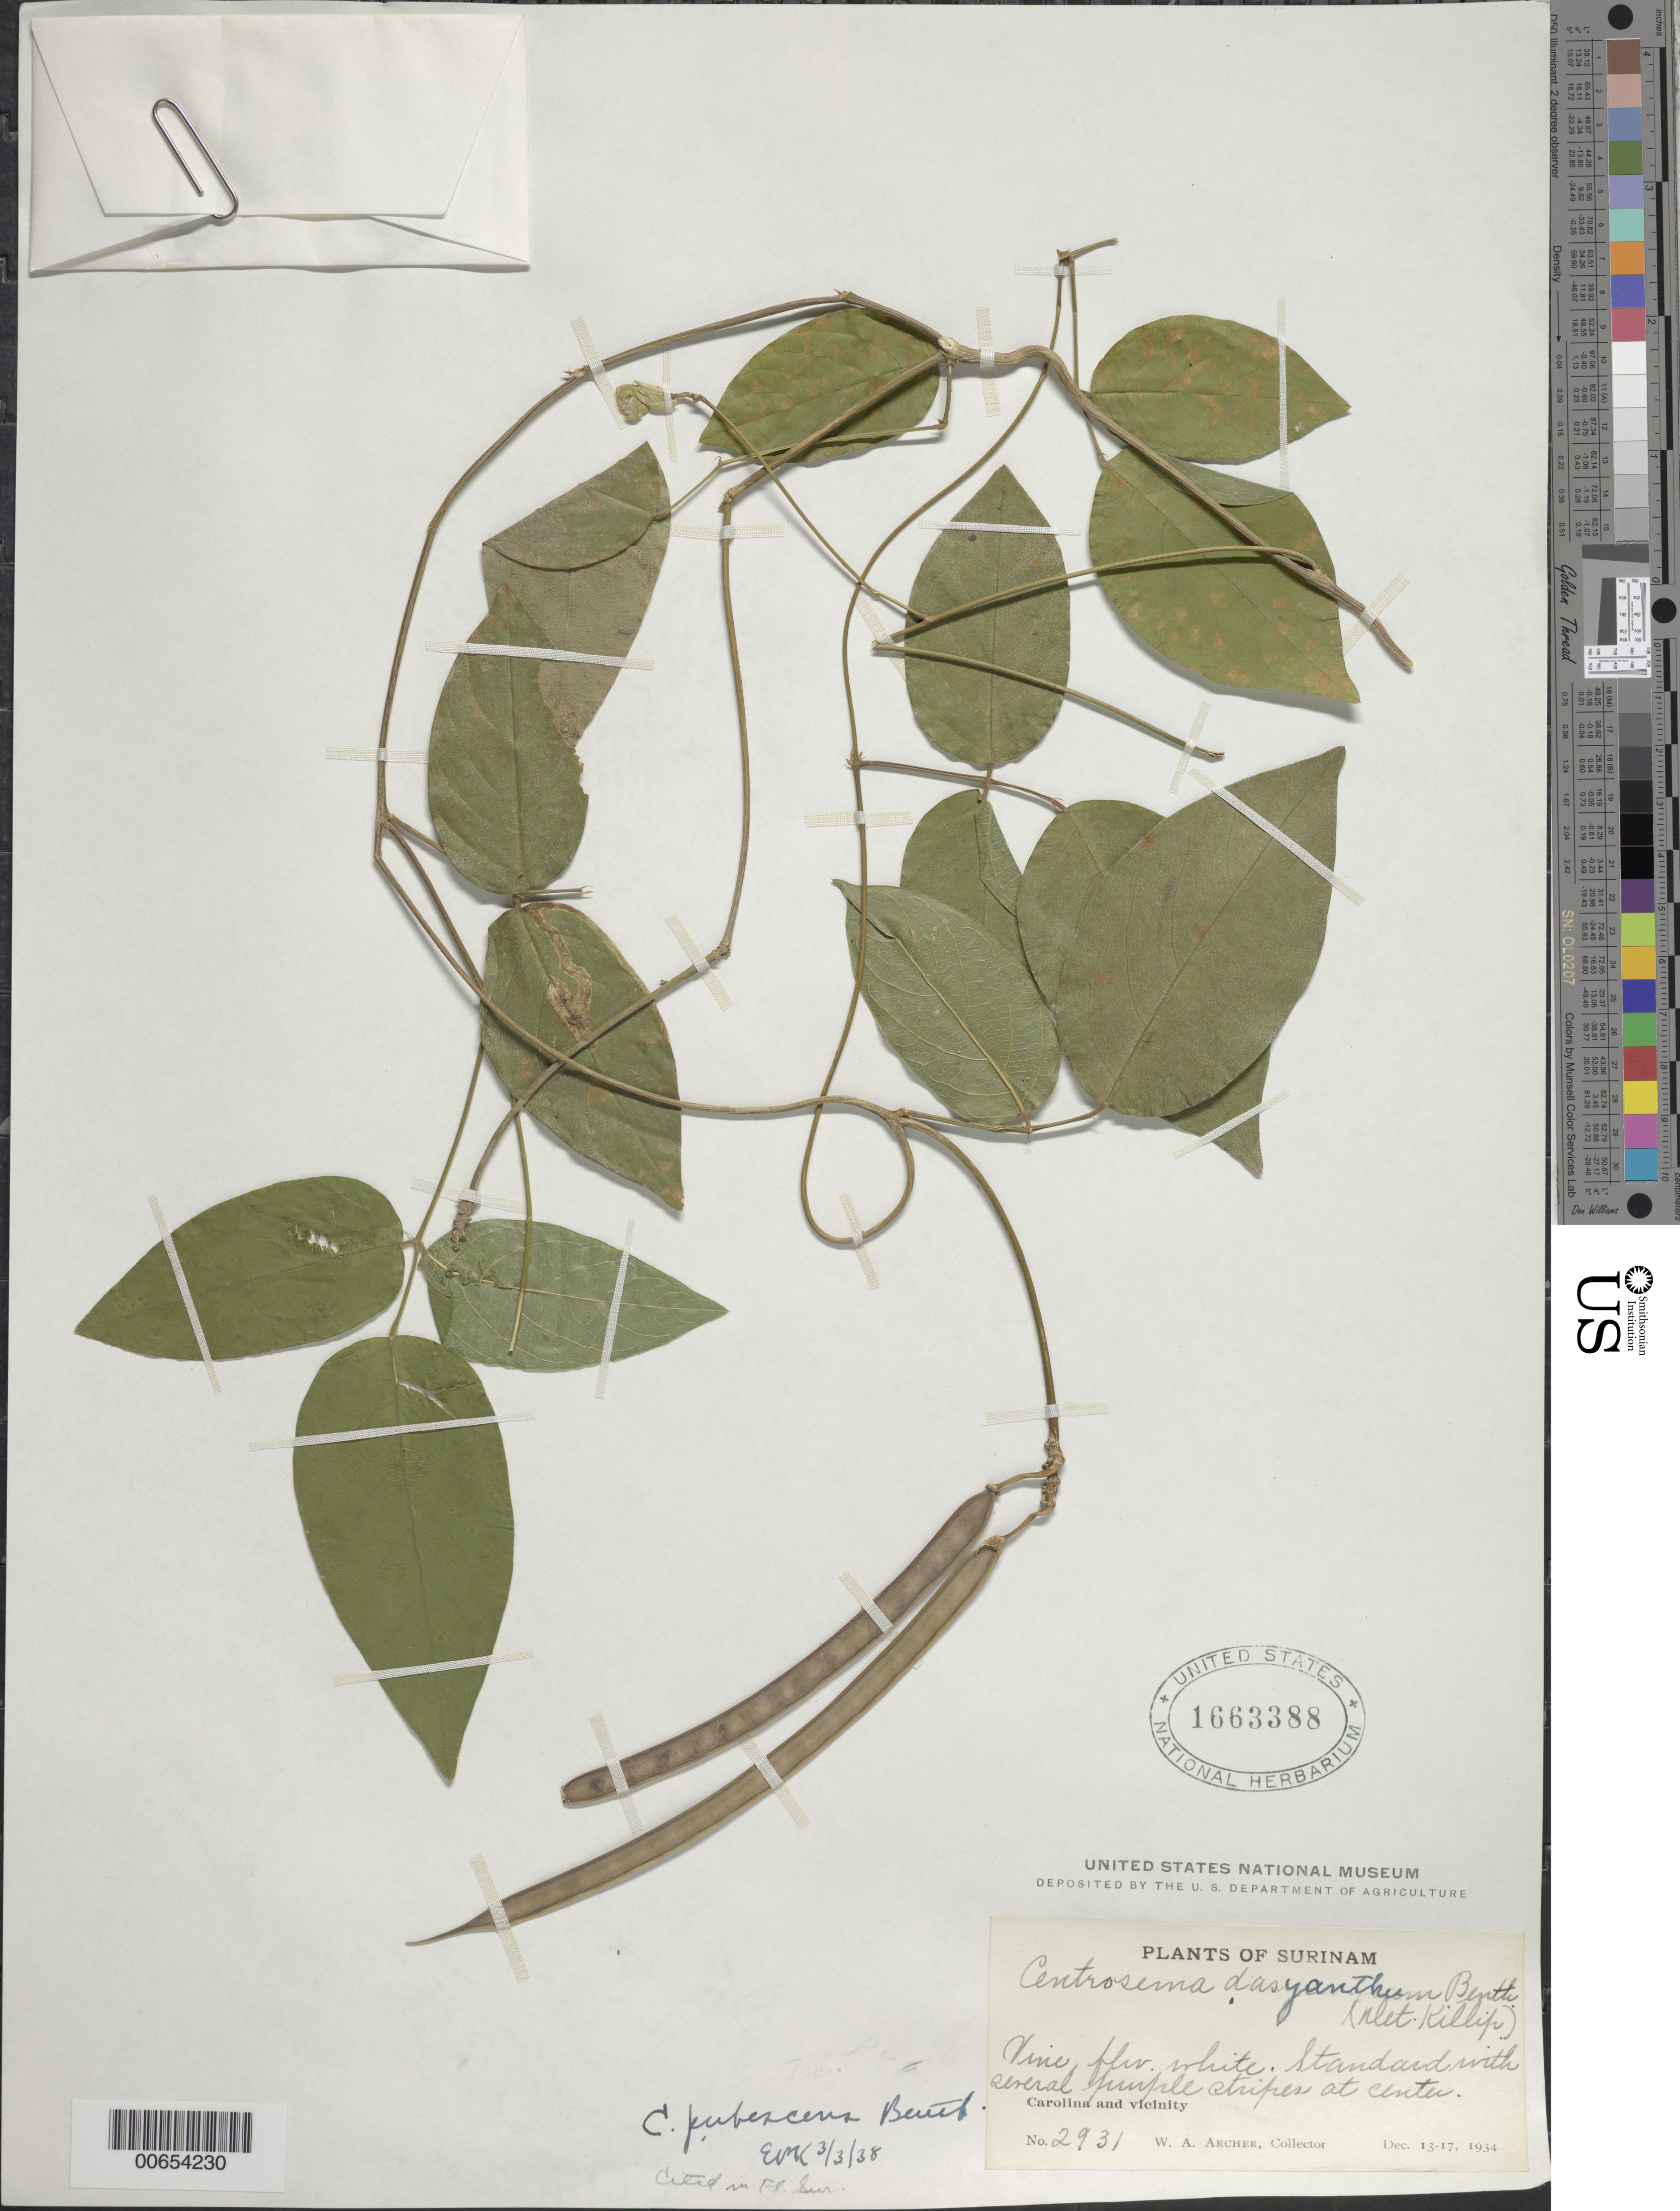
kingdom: Plantae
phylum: Tracheophyta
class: Magnoliopsida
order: Fabales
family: Fabaceae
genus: Centrosema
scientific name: Centrosema pubescens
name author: Benth.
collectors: W. A. Archer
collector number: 2931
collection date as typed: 13-Dec-34 to 17-Dec-34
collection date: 1934-12-13/1934-12-17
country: Suriname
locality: Carolina and vicinity, Surinam River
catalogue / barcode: US 1663388